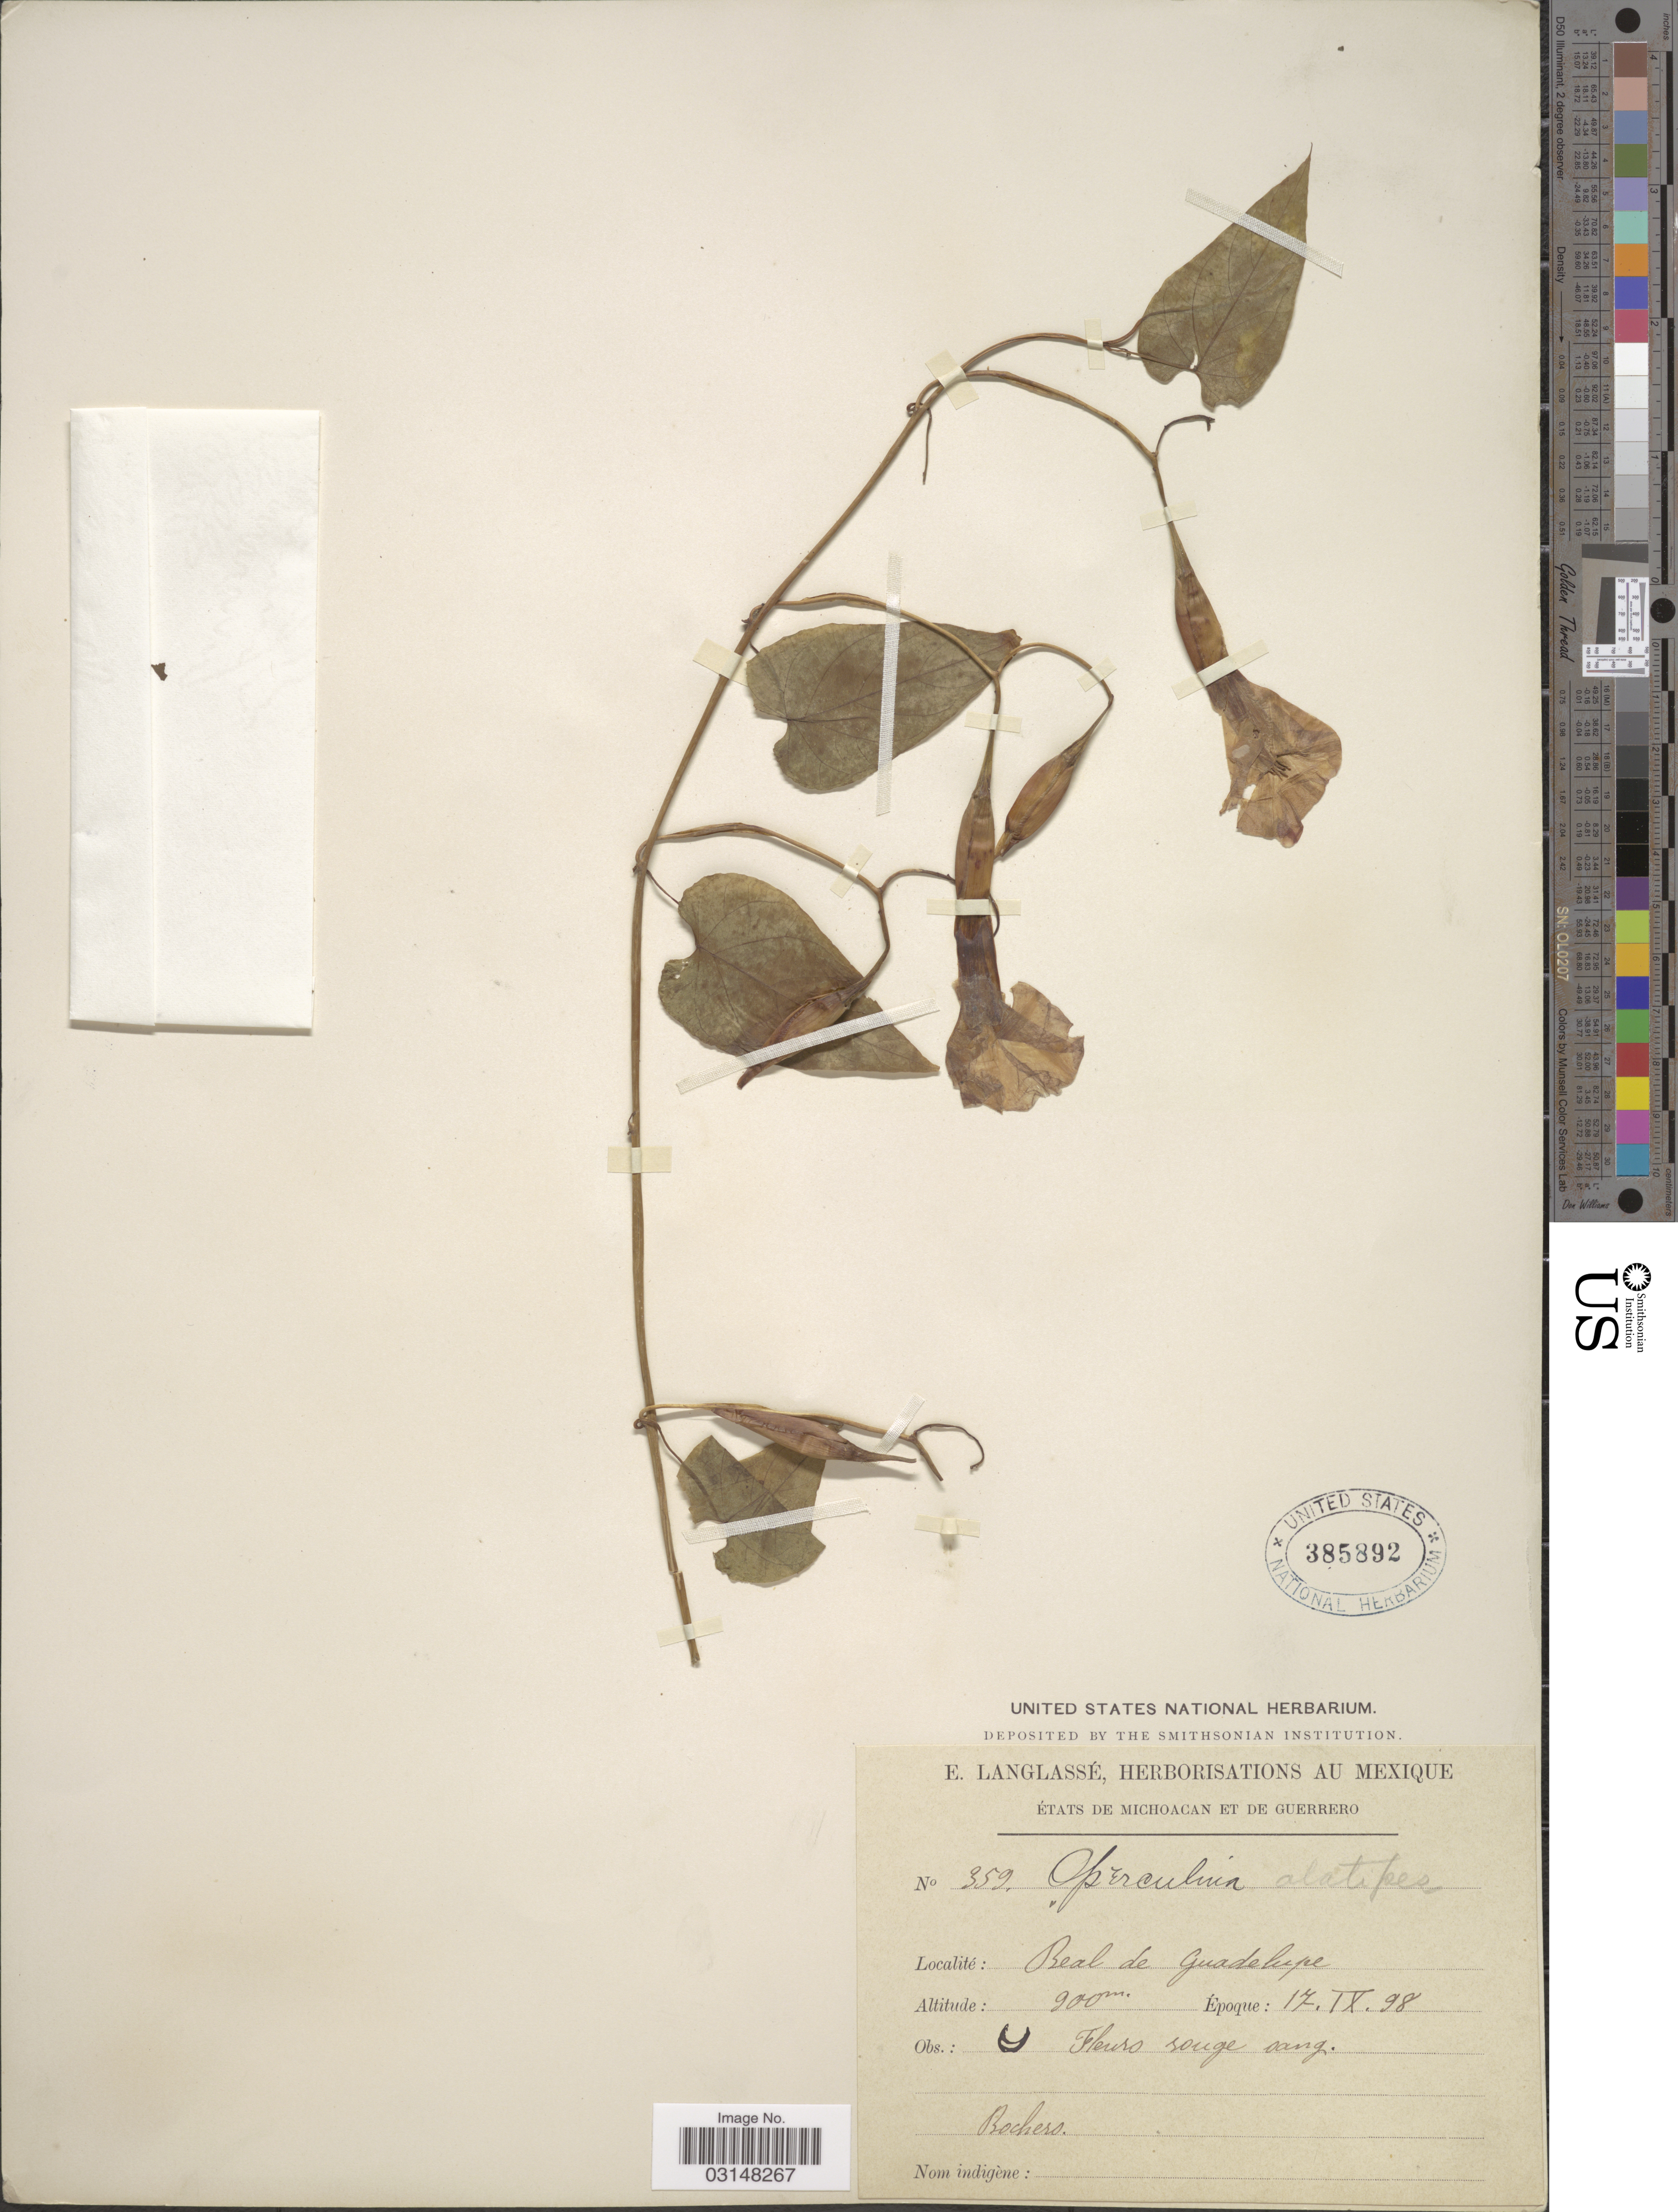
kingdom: Plantae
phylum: Tracheophyta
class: Magnoliopsida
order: Solanales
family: Convolvulaceae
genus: Operculina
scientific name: Operculina pteripes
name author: (G. Don) O'Donell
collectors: E. Langlassé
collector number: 359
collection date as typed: Transcribed d/m/y: 17/9/98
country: Mexico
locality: États de Michoacan et de Guerrero. Real de Guadalupe.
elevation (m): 900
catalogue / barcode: US 385892